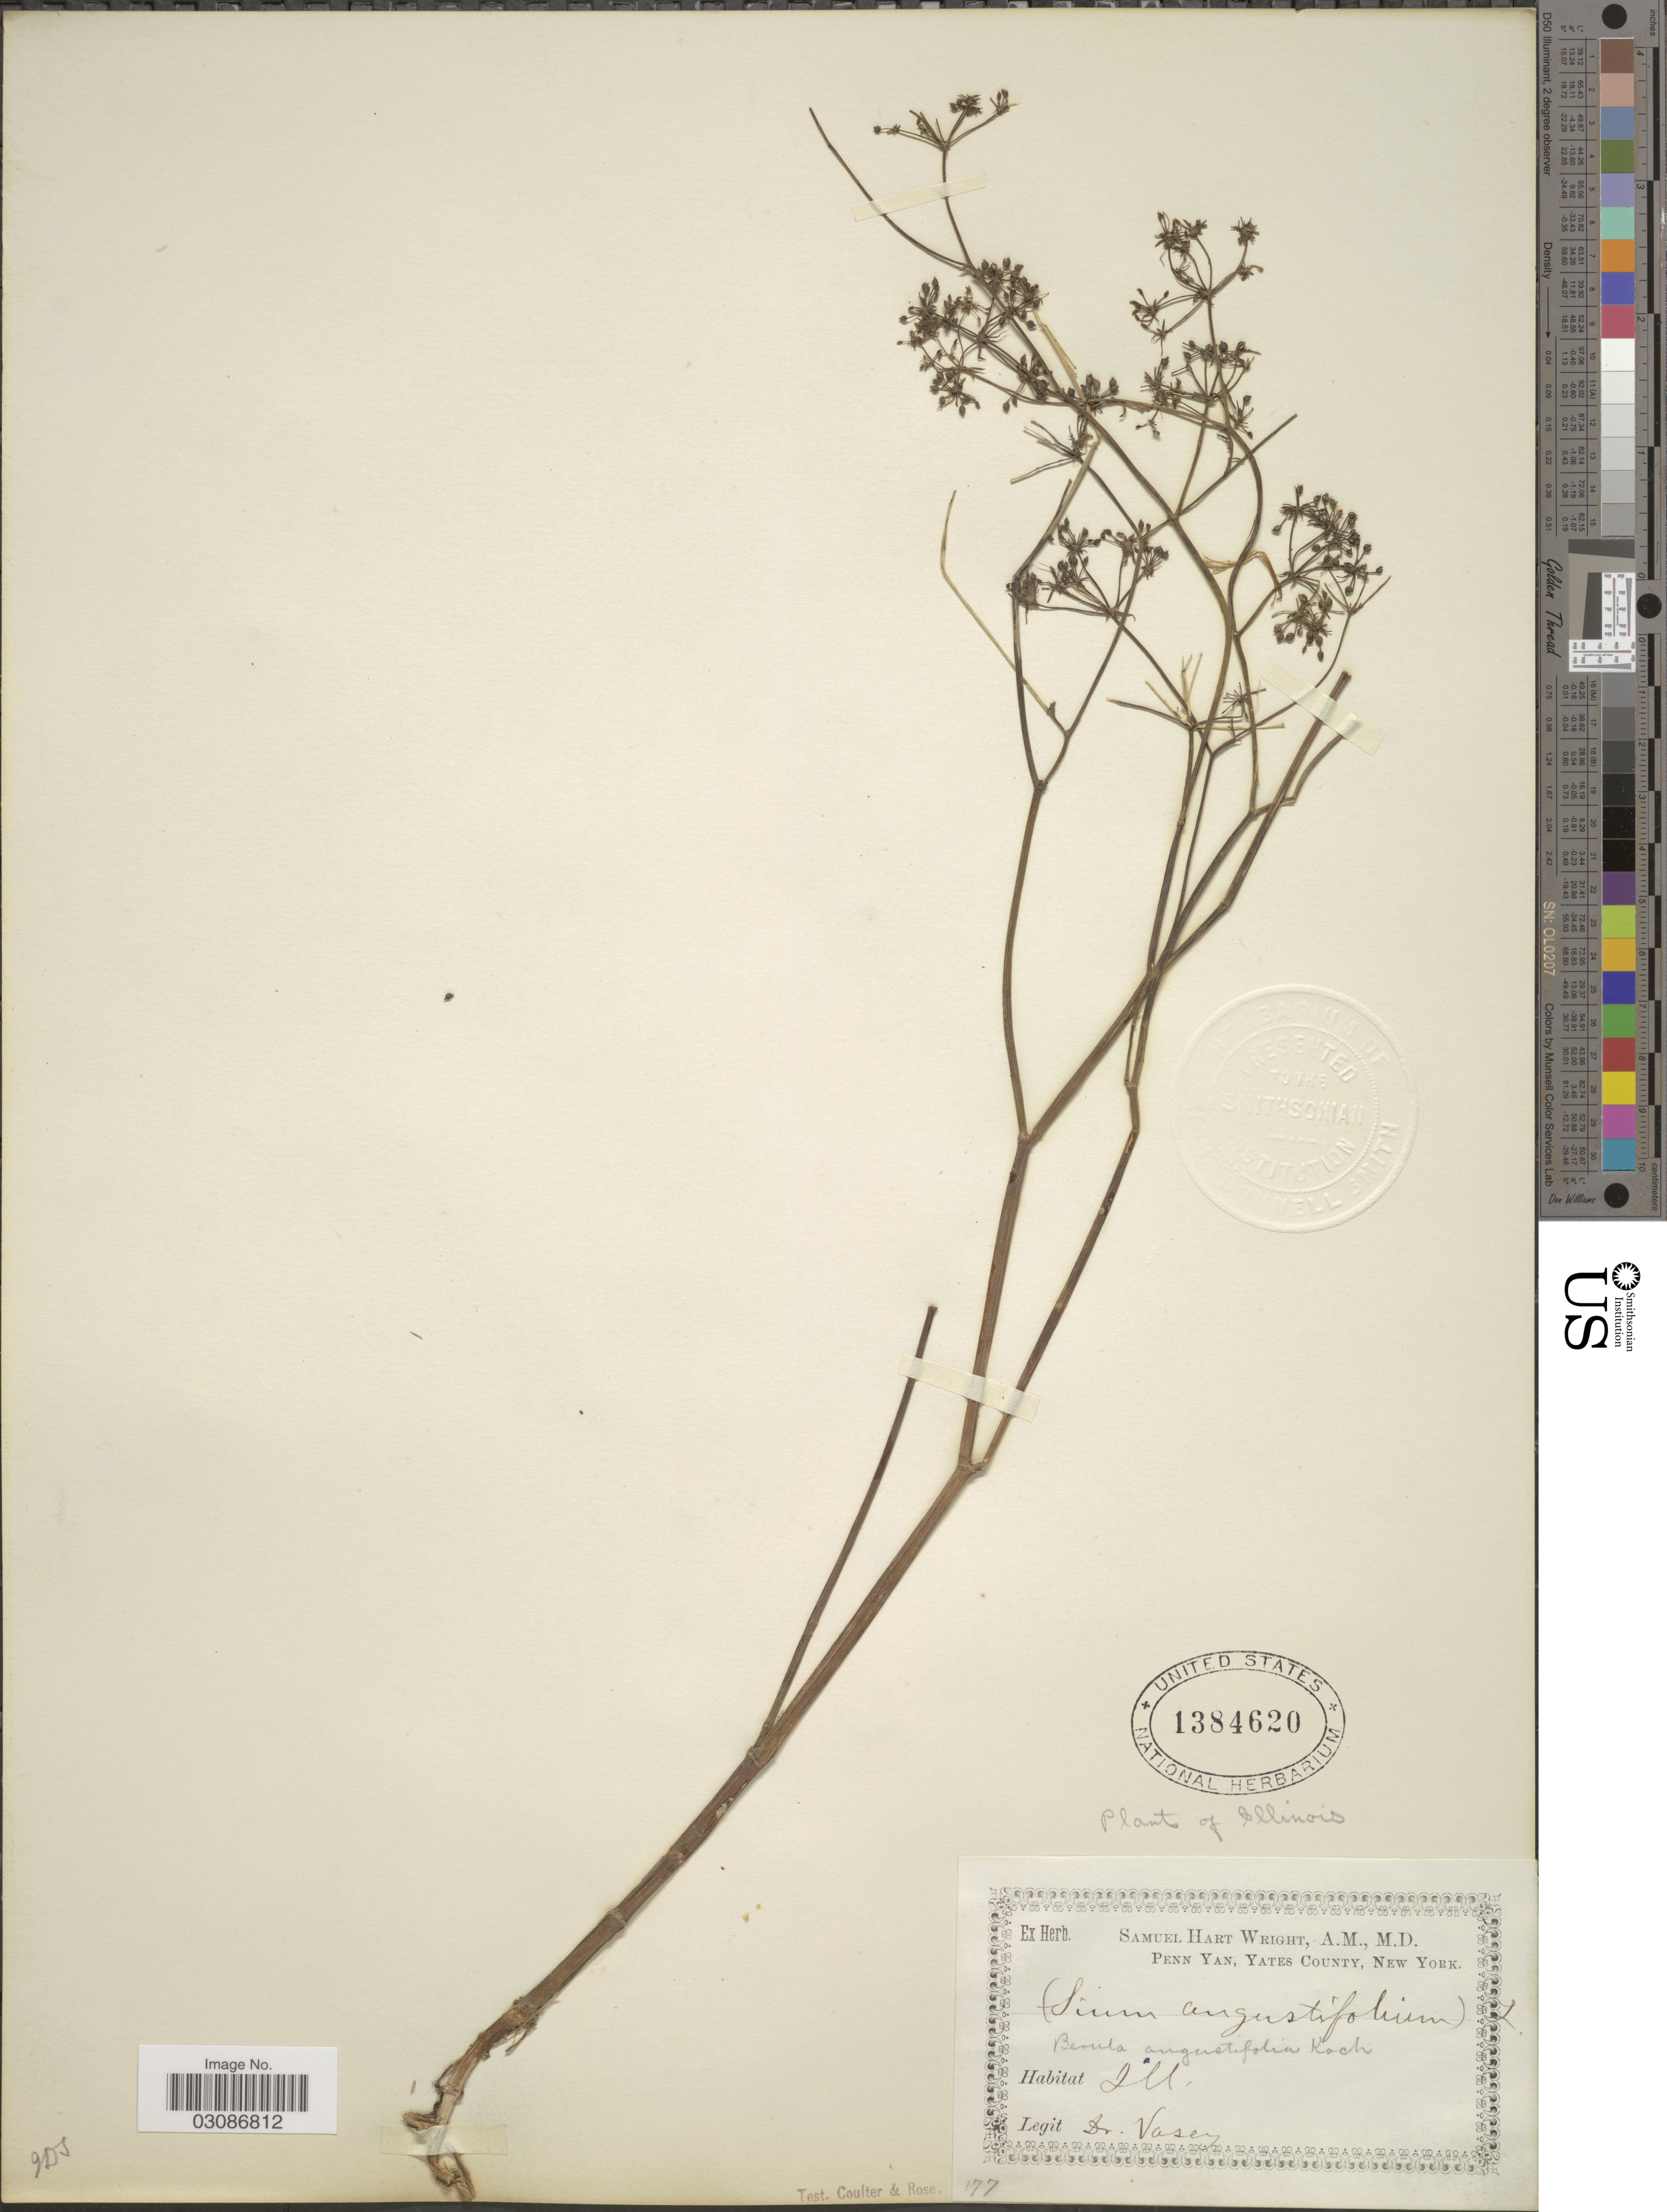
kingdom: Plantae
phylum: Tracheophyta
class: Magnoliopsida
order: Apiales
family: Apiaceae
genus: Berula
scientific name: Berula erecta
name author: (Huds.) Coville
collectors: Vasey, --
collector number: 177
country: United States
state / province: Illinois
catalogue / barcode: US 1384620